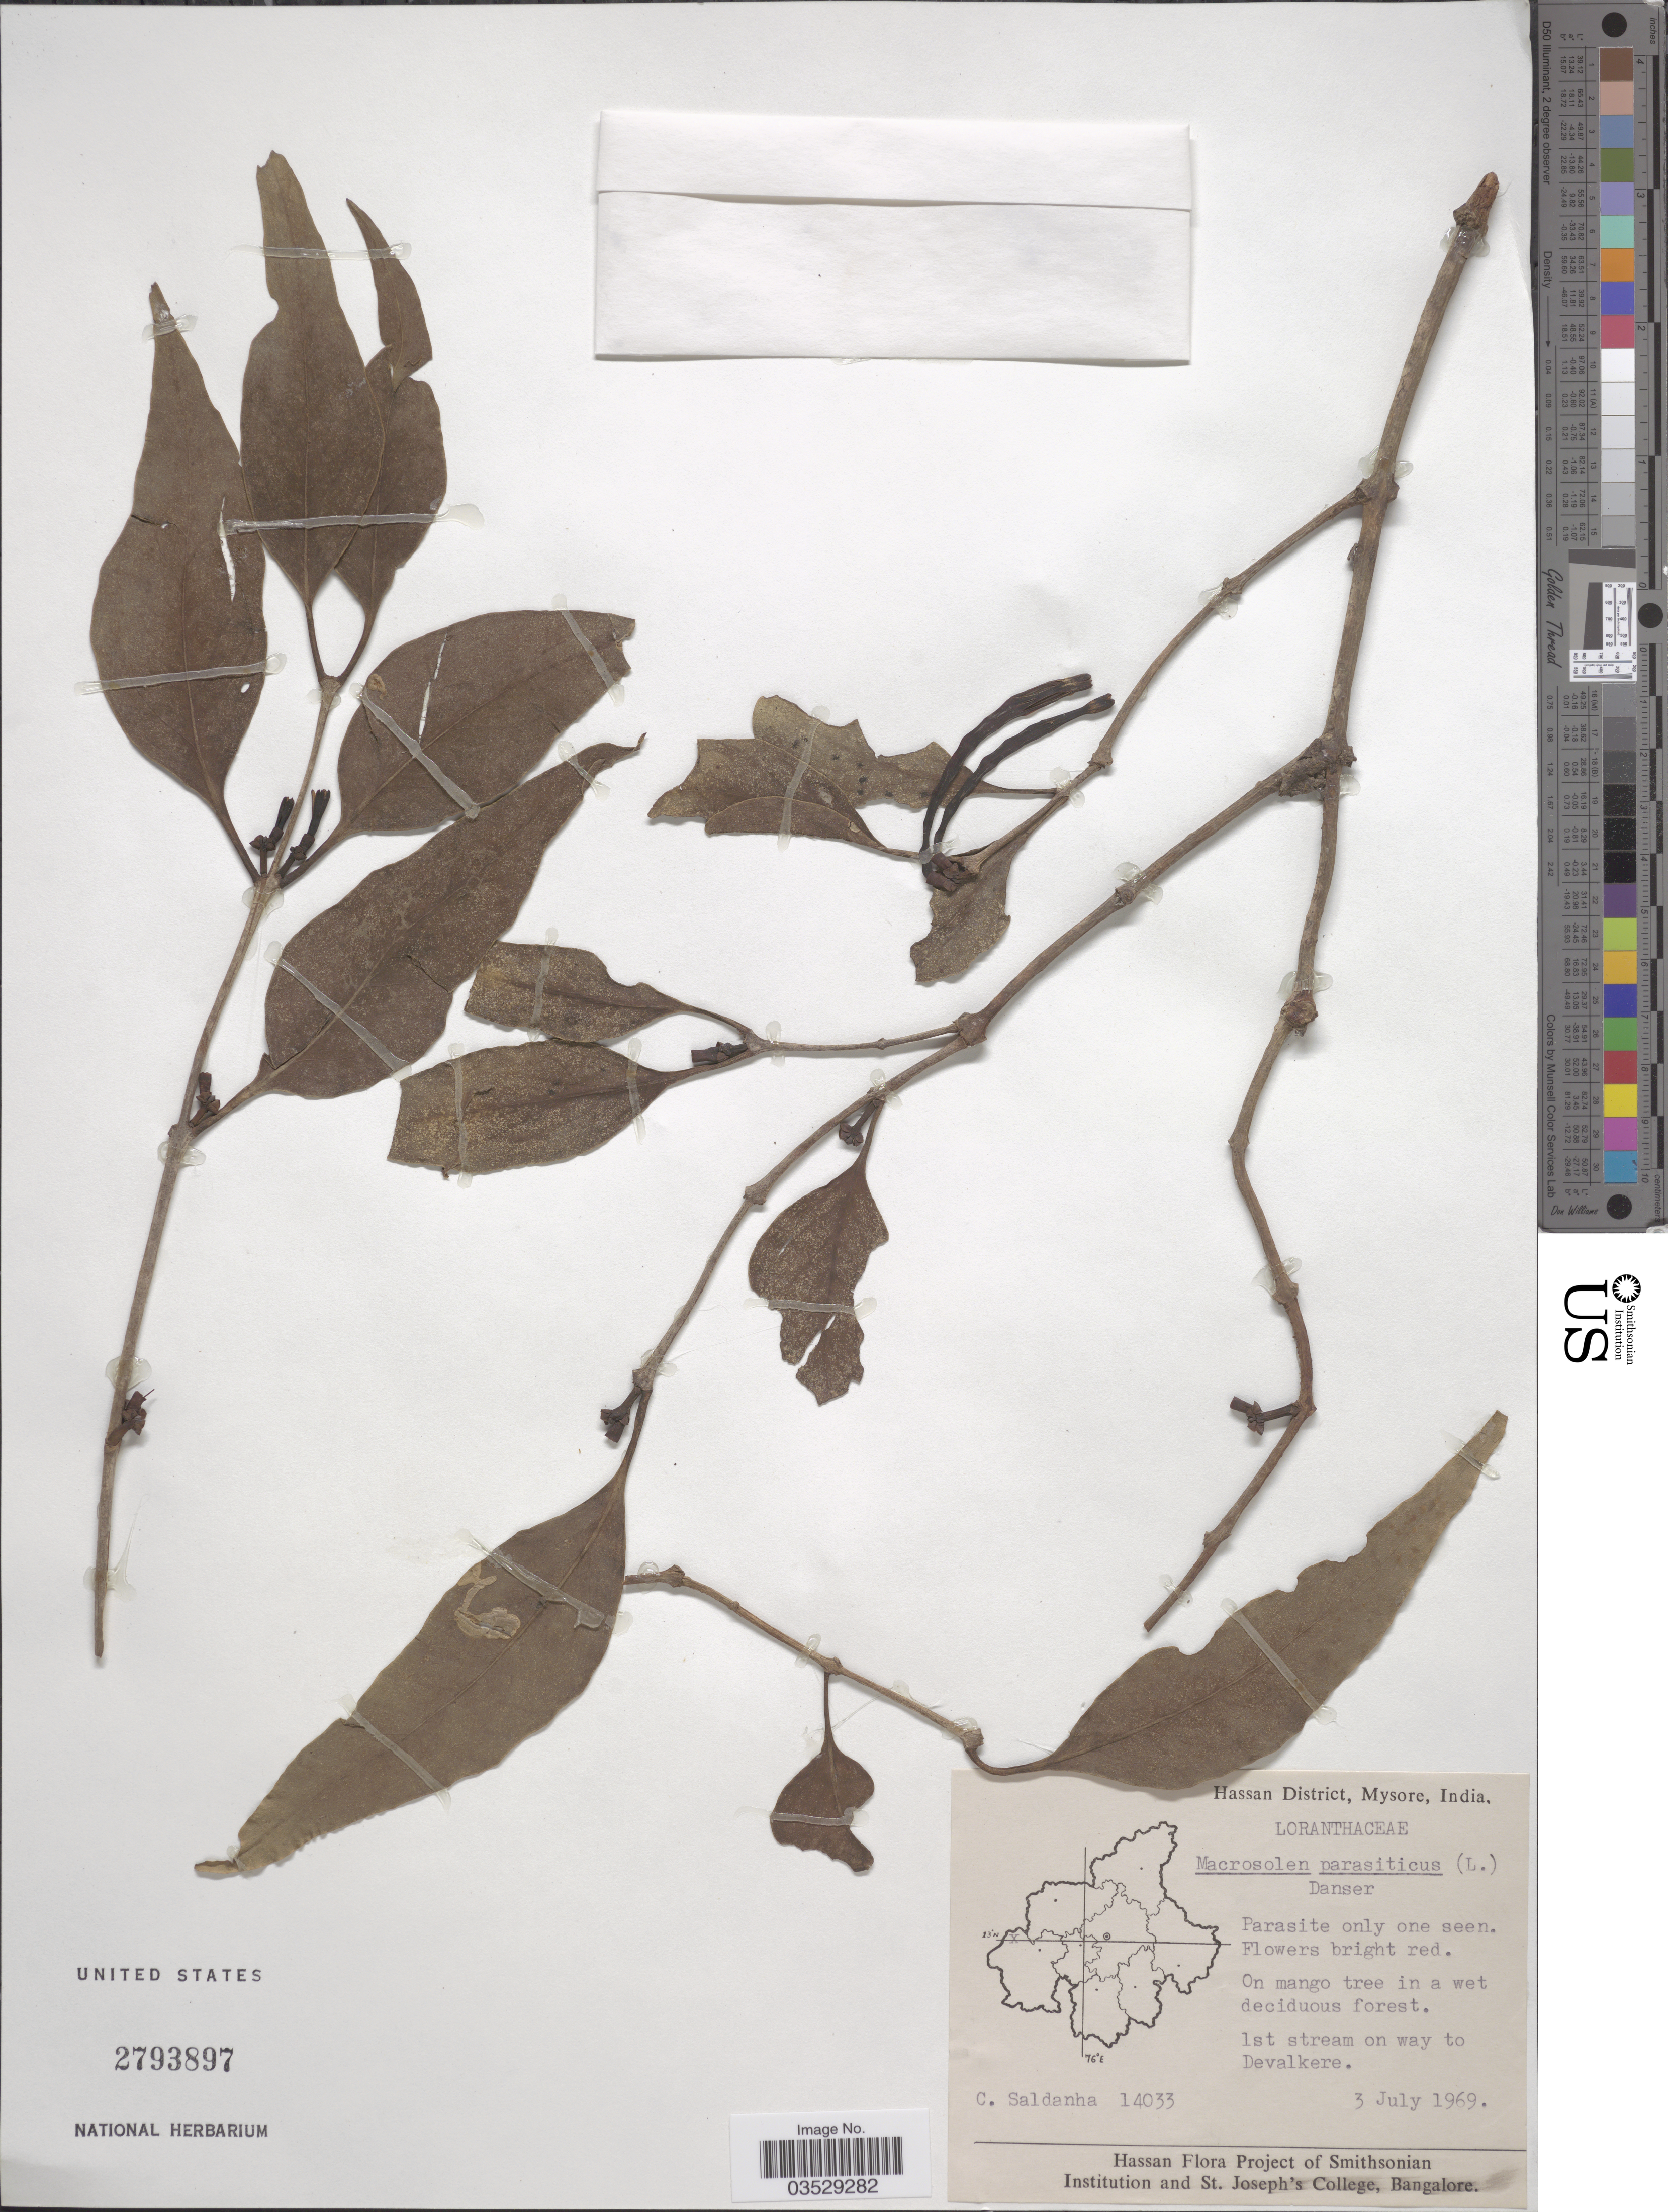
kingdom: Plantae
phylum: Tracheophyta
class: Magnoliopsida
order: Santalales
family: Loranthaceae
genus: Macrosolen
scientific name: Macrosolen parasiticus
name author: (L.) Danser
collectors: C. Saldanha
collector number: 14033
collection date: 1969-07-03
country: India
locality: Hassan District, Mysore. 1st stream on way to Devalkere.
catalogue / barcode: US 2793897